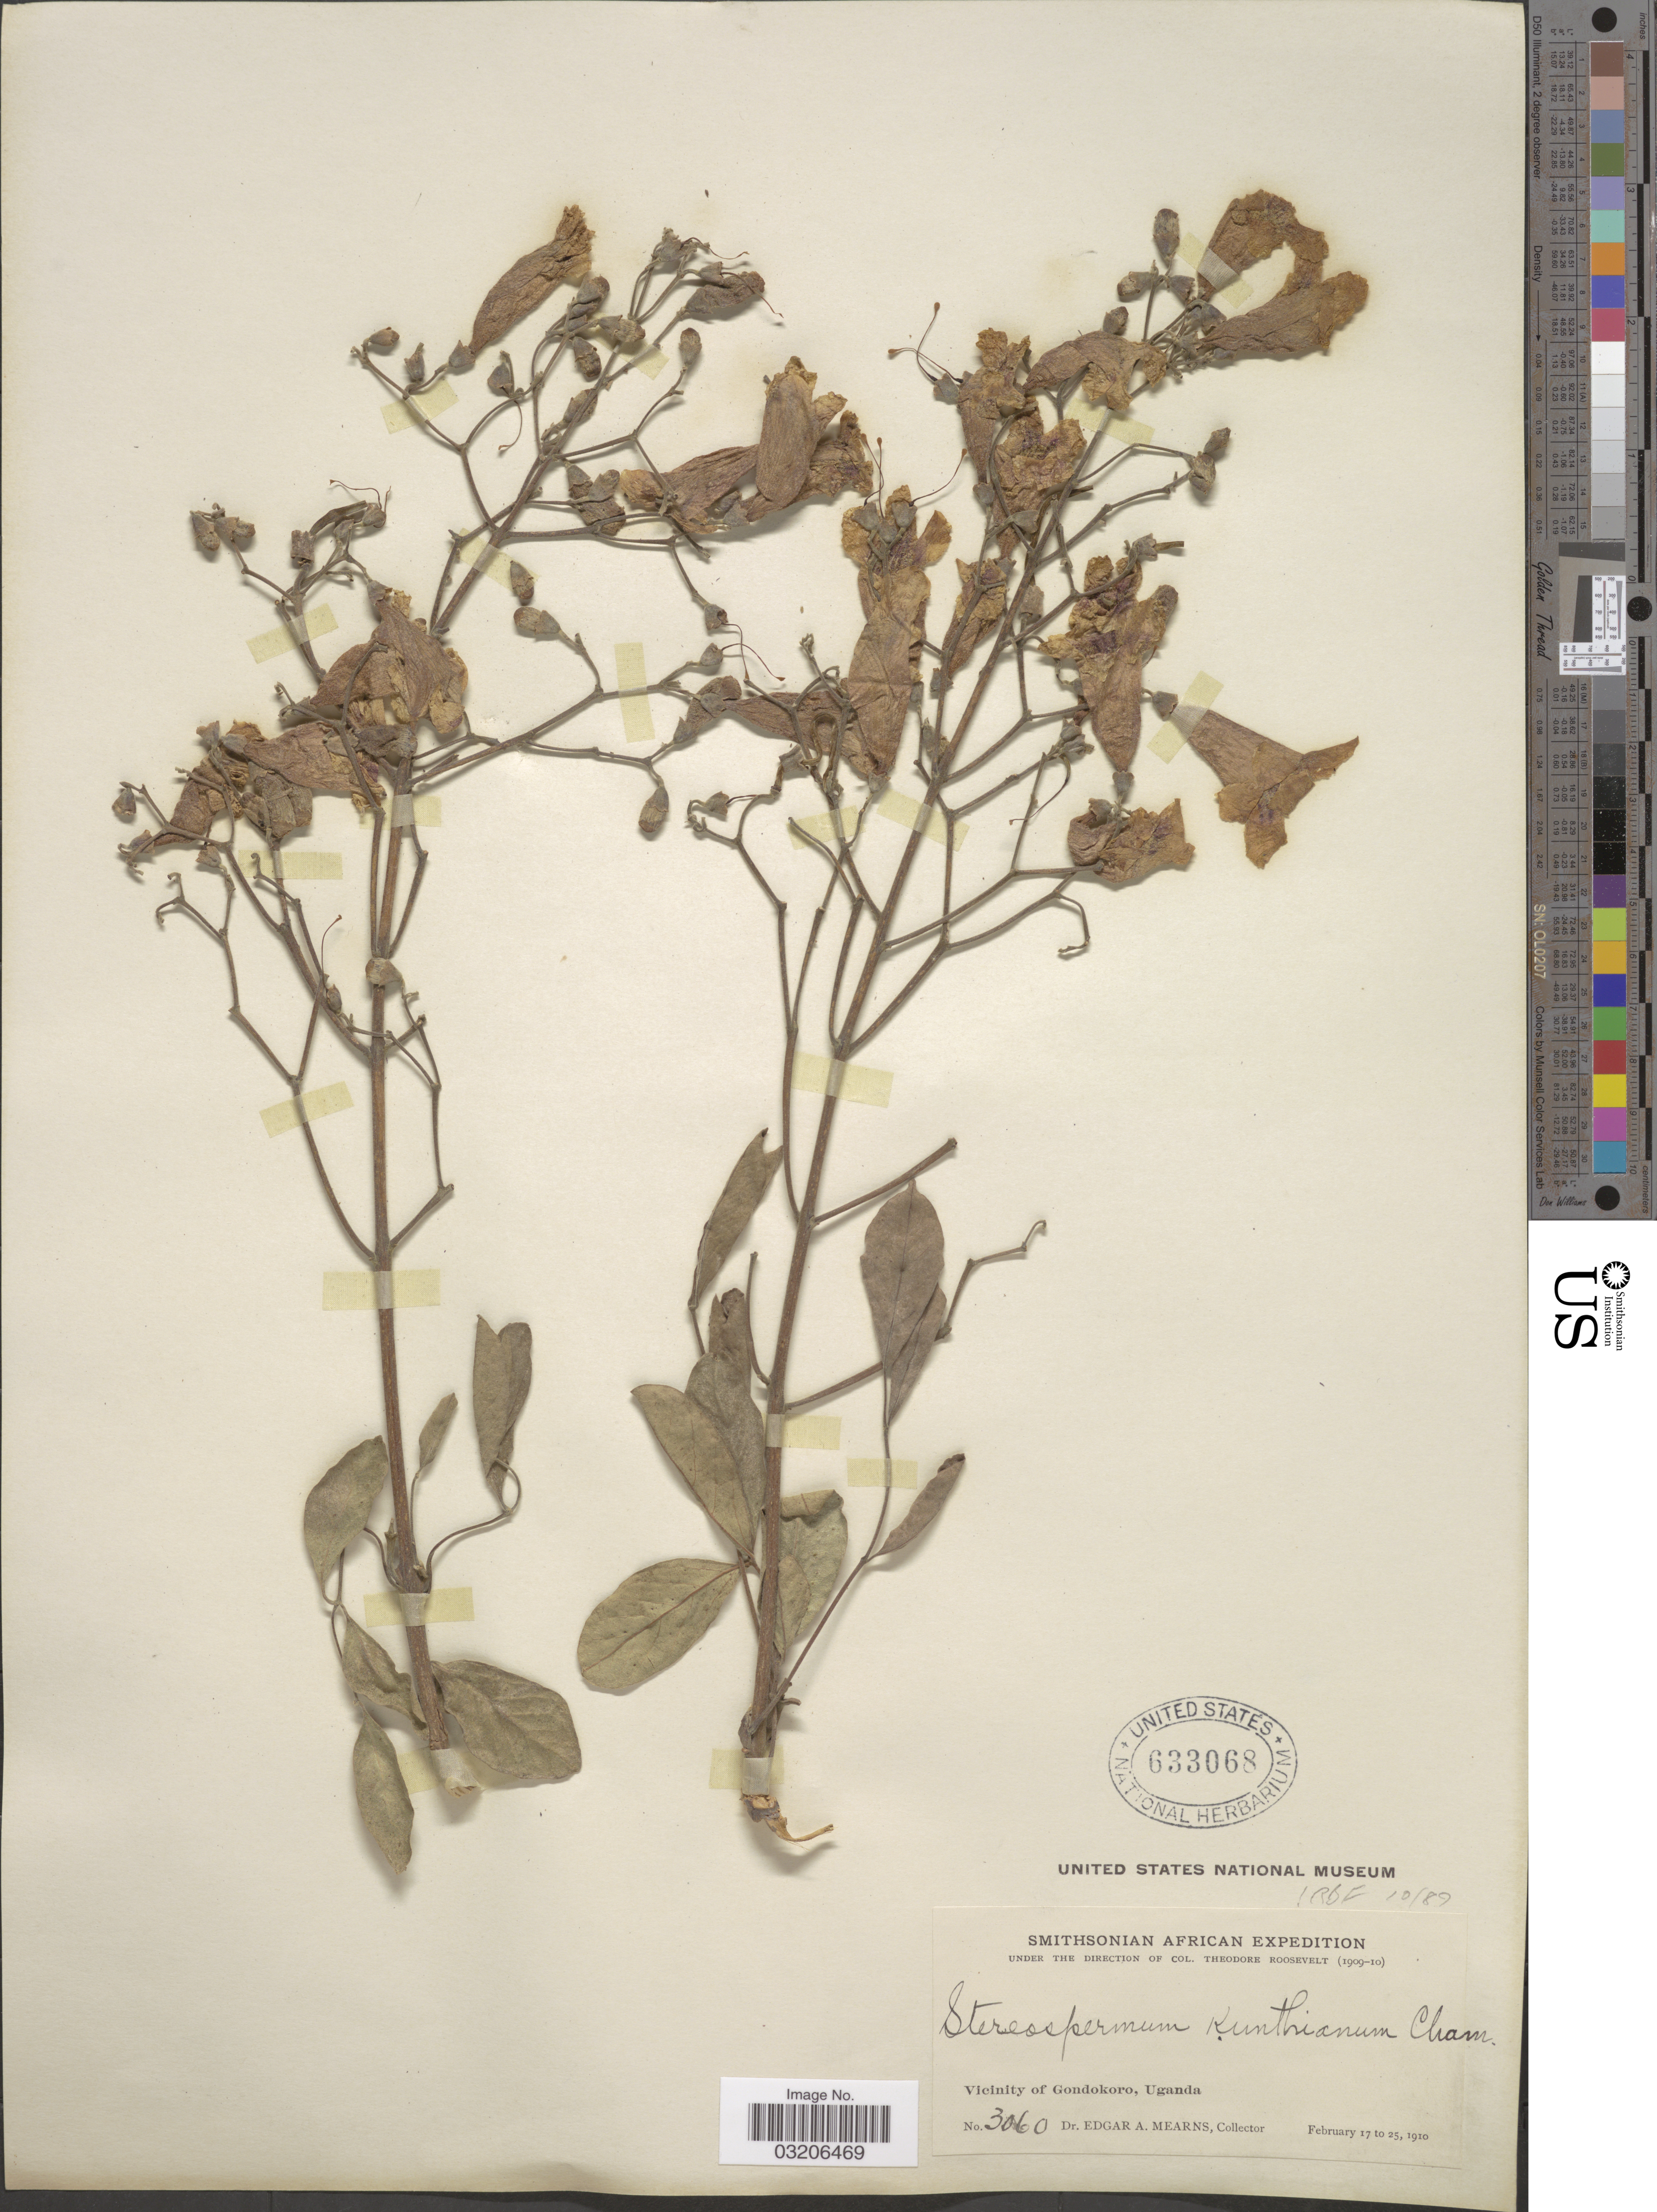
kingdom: Plantae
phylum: Tracheophyta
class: Magnoliopsida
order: Lamiales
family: Bignoniaceae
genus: Stereospermum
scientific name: Stereospermum kunthianum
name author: Cham.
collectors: E. A. Mearns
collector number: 3060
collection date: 1910-02-17/1910-02-25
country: Uganda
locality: Vicinity of Gondokoro.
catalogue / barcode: US 633068